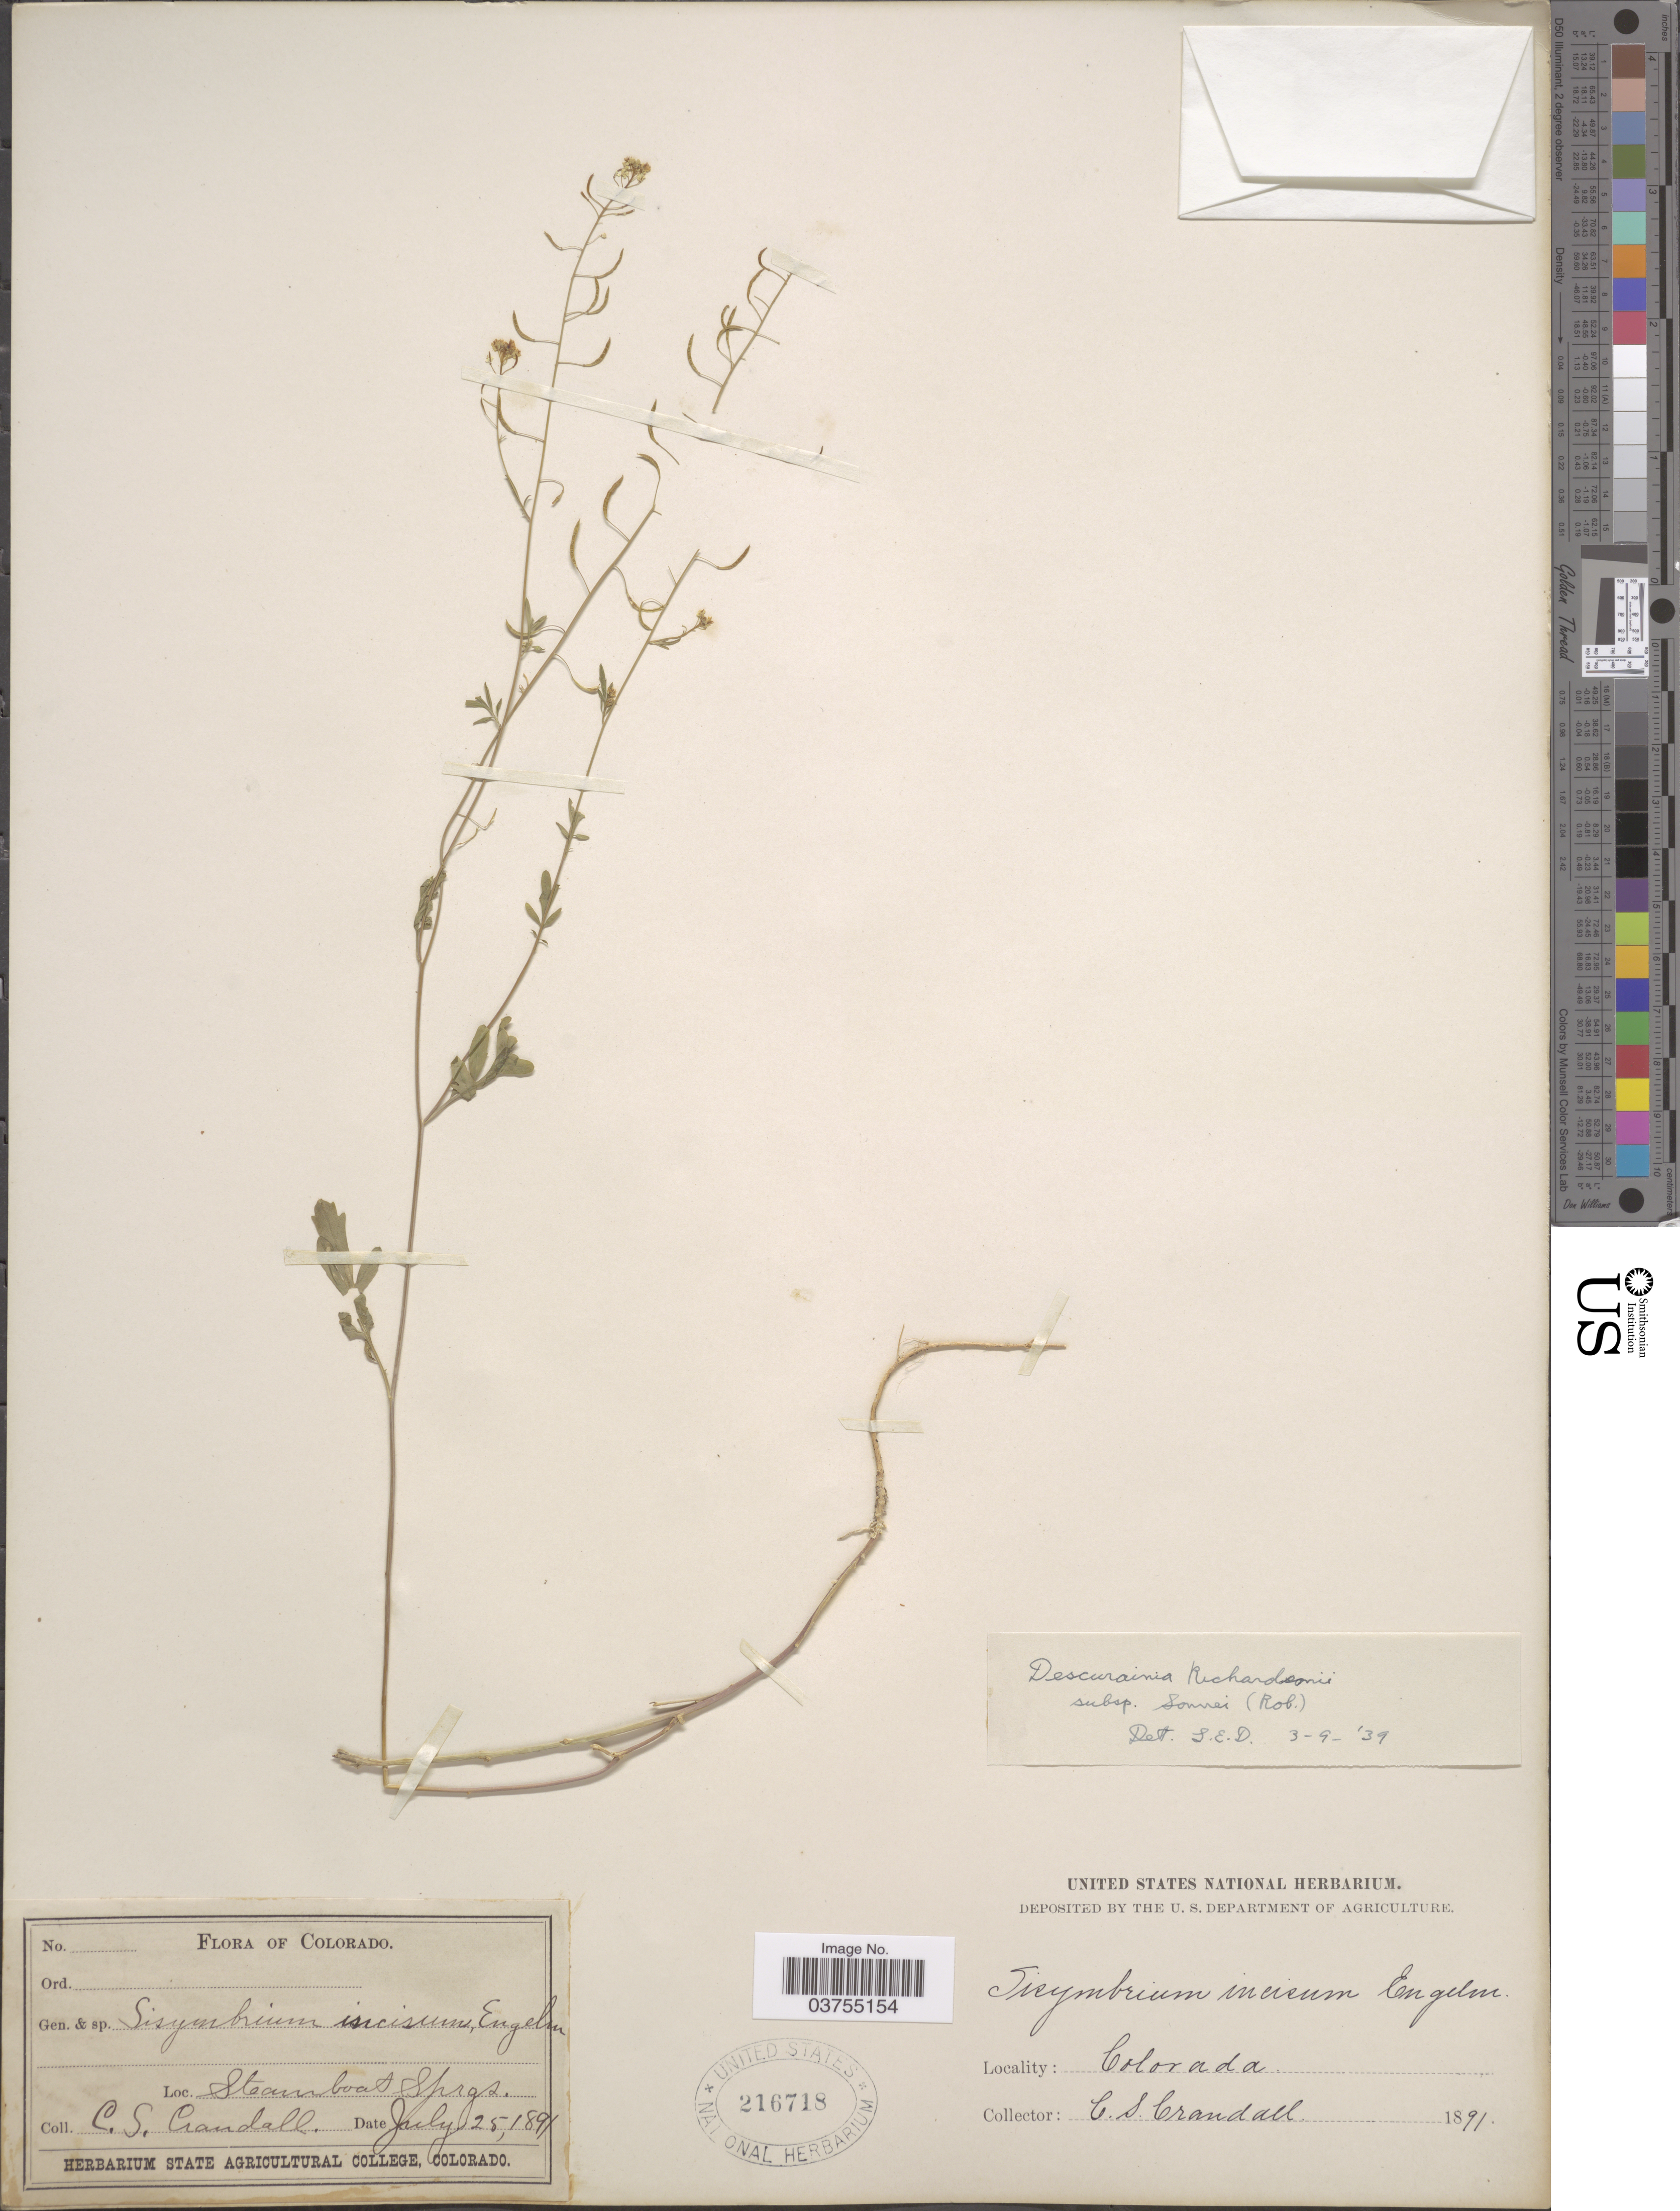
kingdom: Plantae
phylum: Tracheophyta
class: Magnoliopsida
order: Brassicales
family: Brassicaceae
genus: Descurainia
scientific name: Descurainia richardsonii subsp. incisa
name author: (Engelm. ex A. Gray) Detling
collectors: C. Crandall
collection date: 1891-07-25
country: United States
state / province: Colorado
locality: Steamboat Sprgs.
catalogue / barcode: US 216718